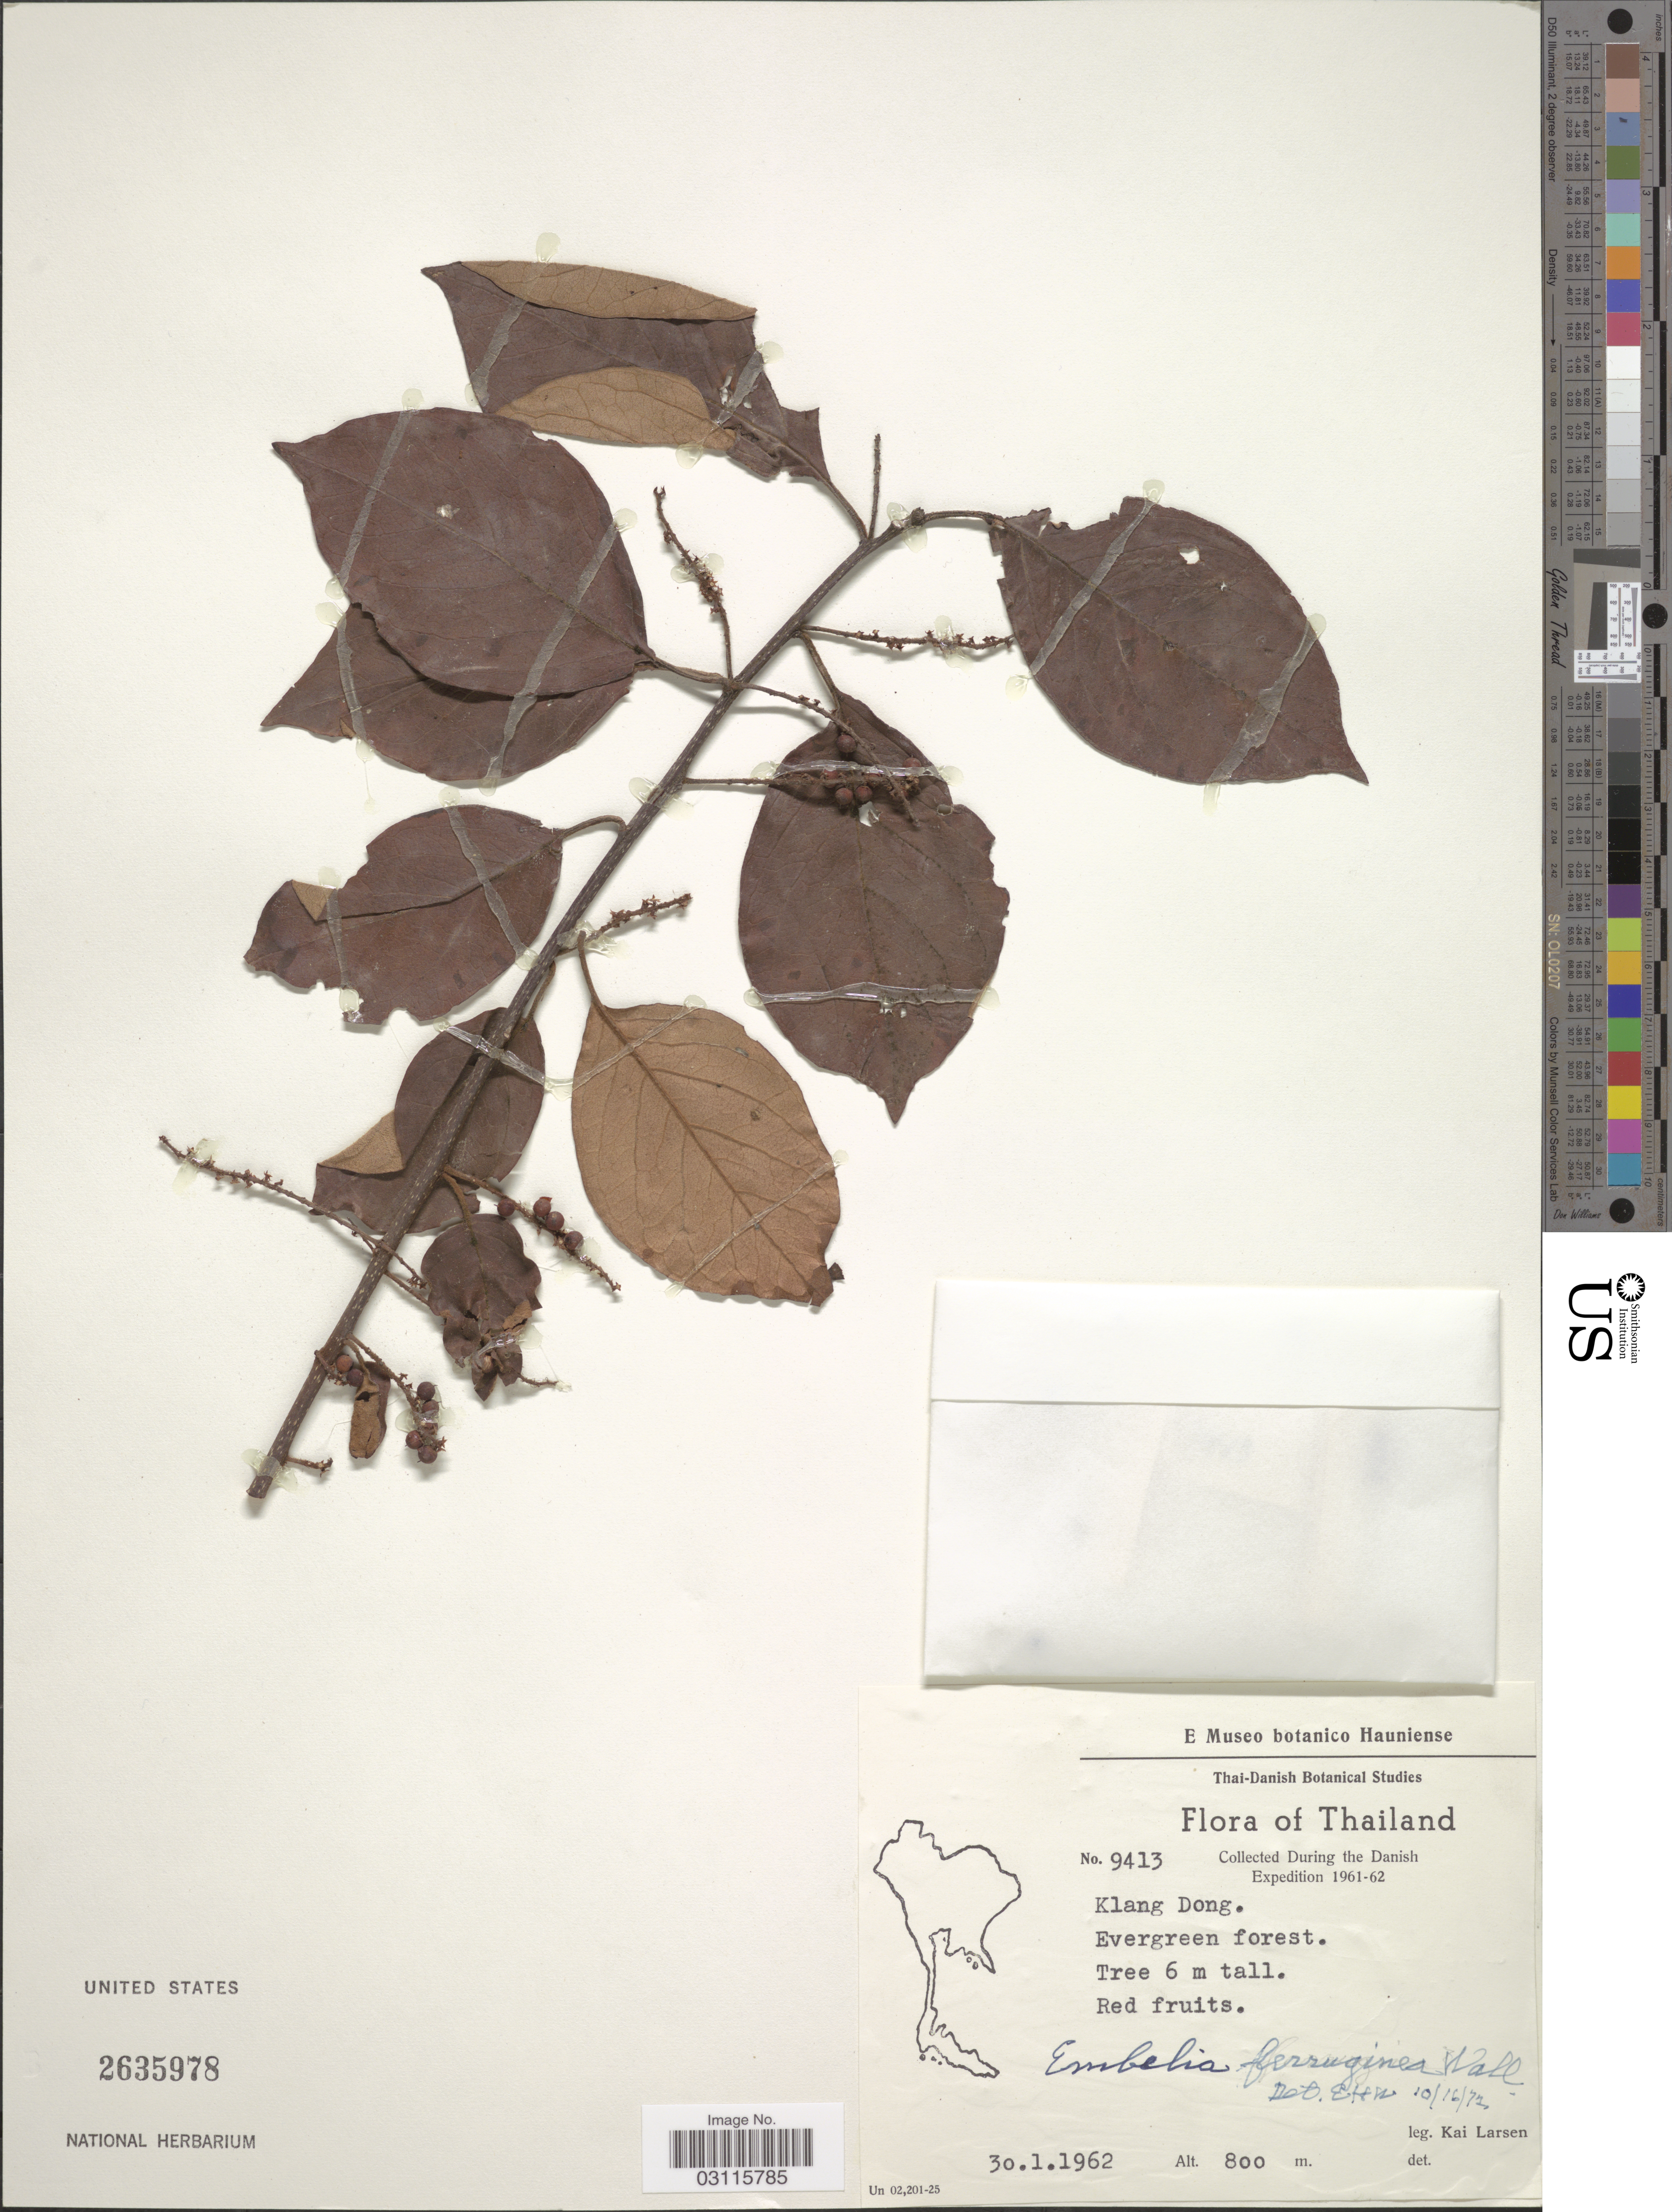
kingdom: Plantae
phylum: Tracheophyta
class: Magnoliopsida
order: Ericales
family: Primulaceae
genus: Embelia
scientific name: Embelia ferruginea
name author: A. DC.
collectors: K. Larsen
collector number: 9413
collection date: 1962-01-30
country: Thailand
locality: Klang Dong.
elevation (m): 800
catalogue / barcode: US 2635978